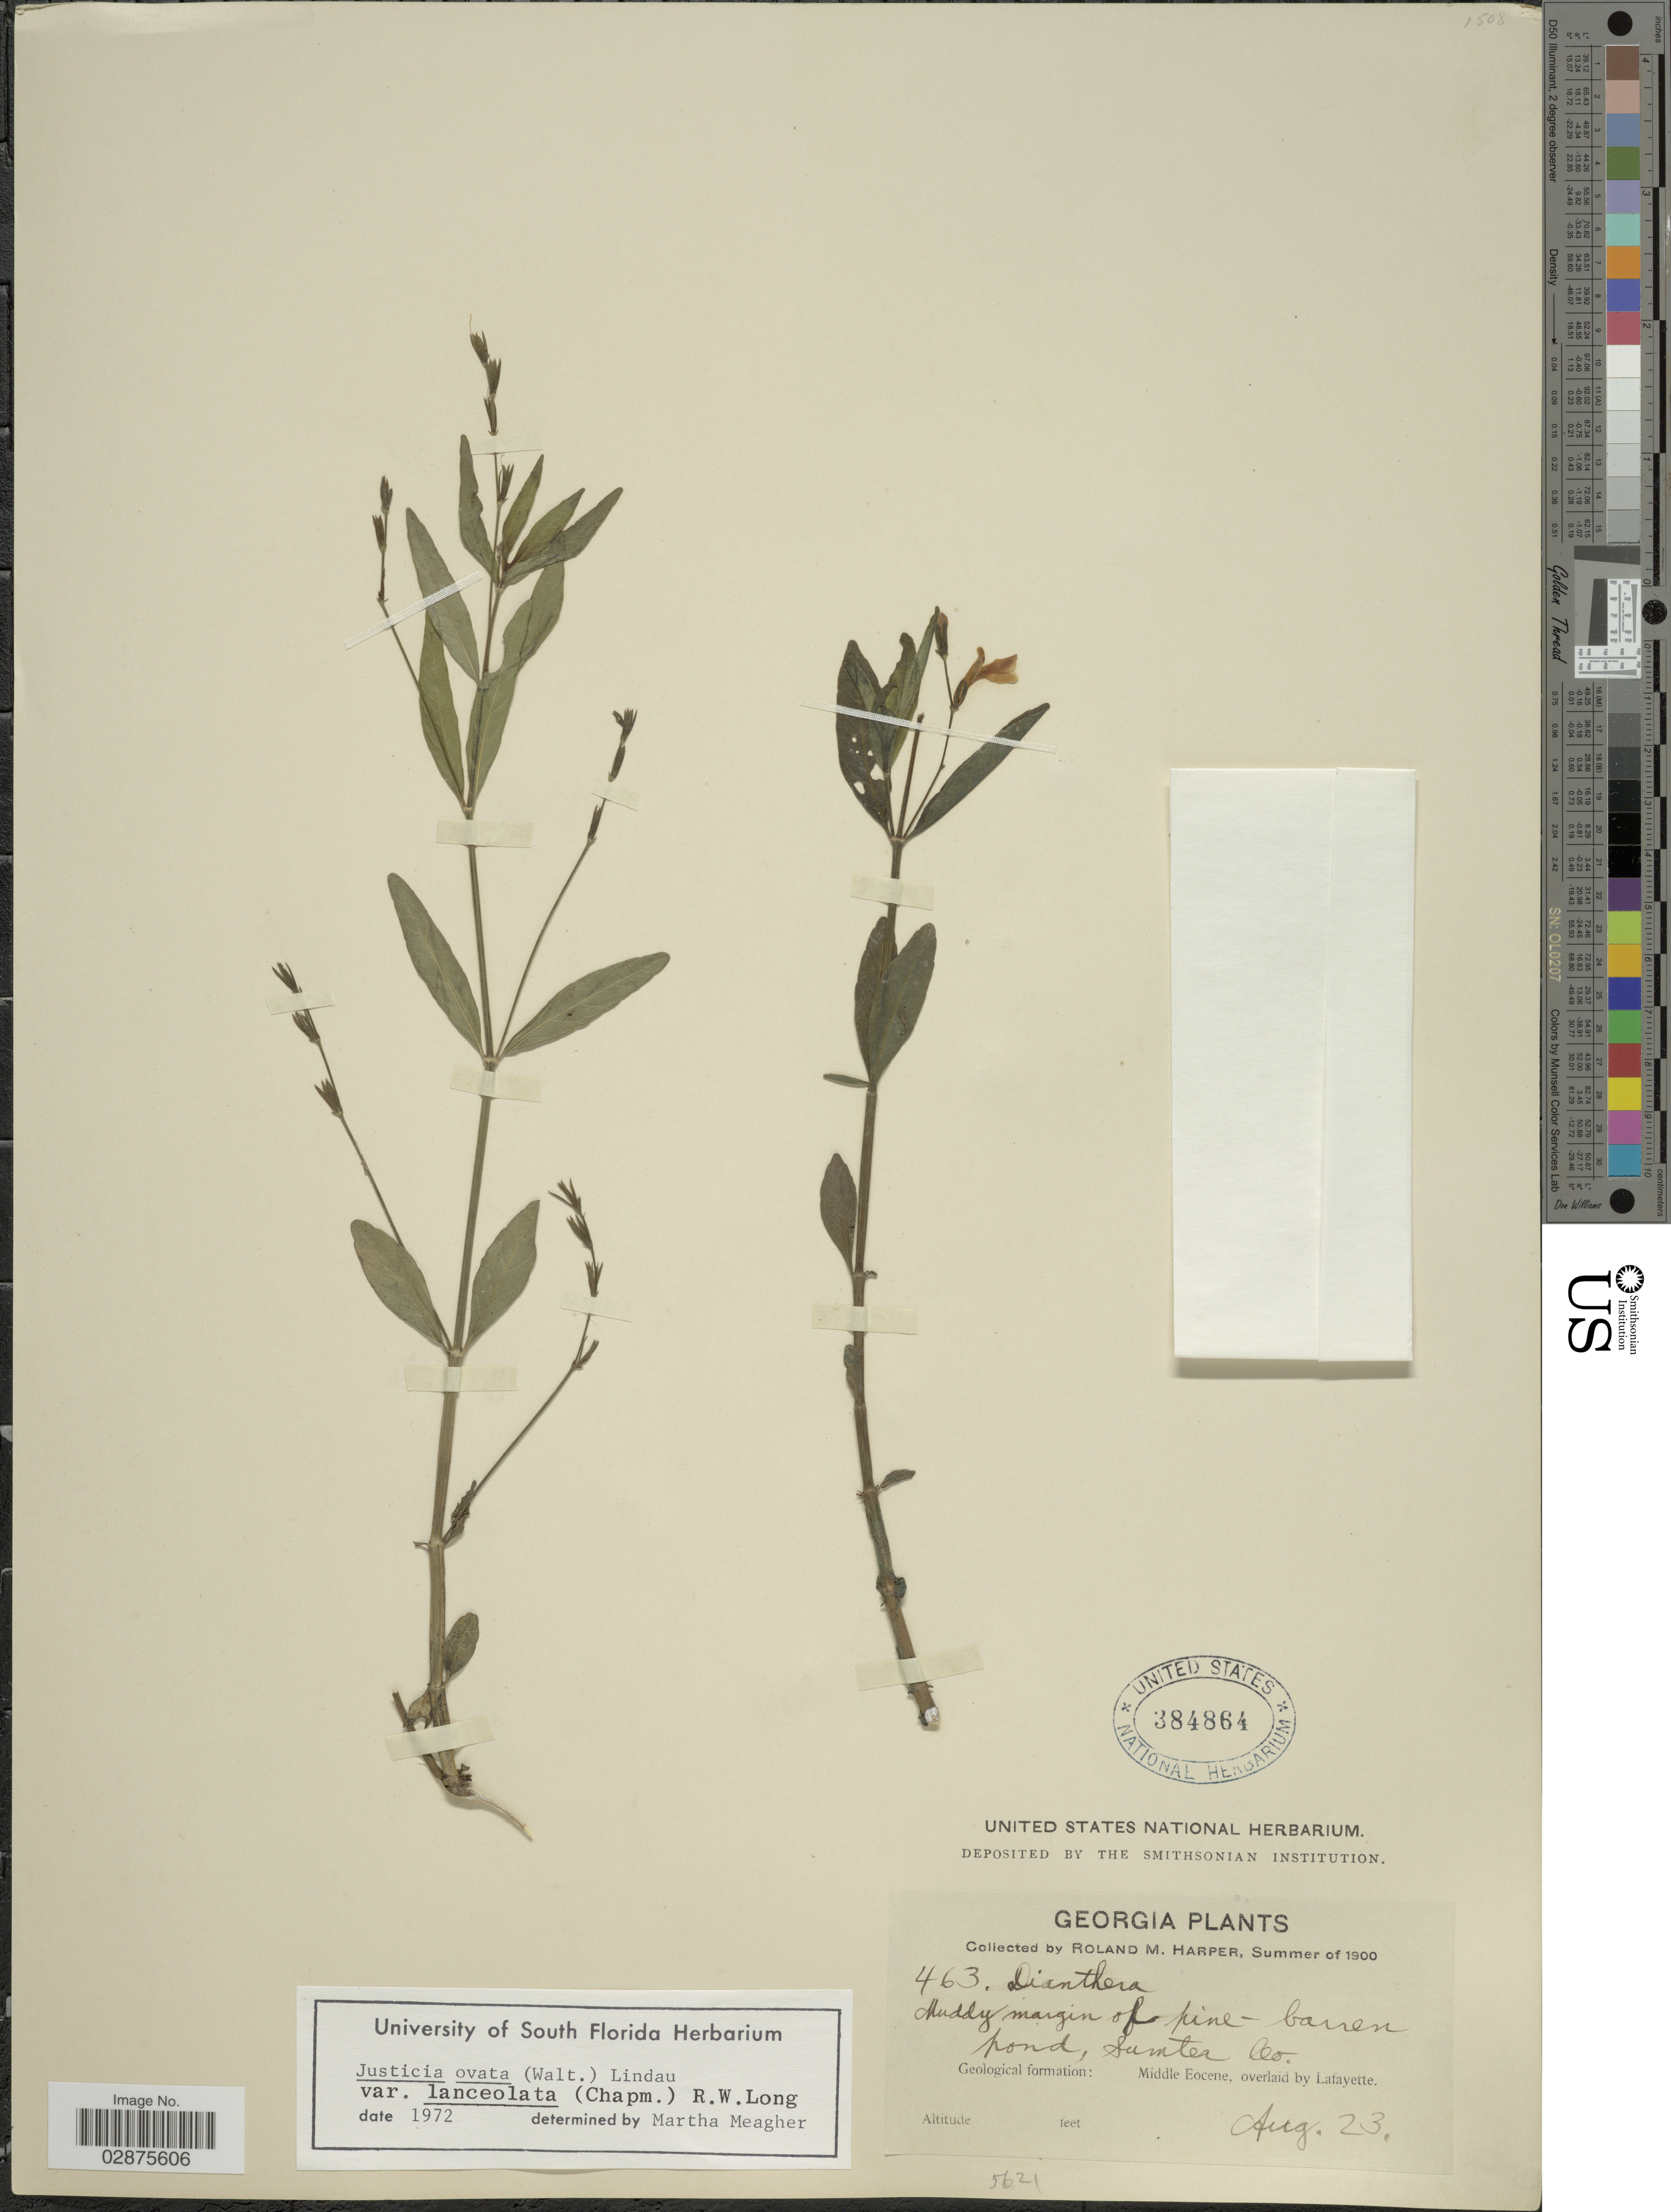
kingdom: Plantae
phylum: Tracheophyta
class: Magnoliopsida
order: Lamiales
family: Acanthaceae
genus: Justicia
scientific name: Justicia lanceolata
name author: (Chapm.) Small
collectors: R. M. Harper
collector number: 463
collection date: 1900-08-23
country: United States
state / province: Georgia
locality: Sumter Co. Middle Eocene, overlaid by Lafayette.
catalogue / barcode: US 384864